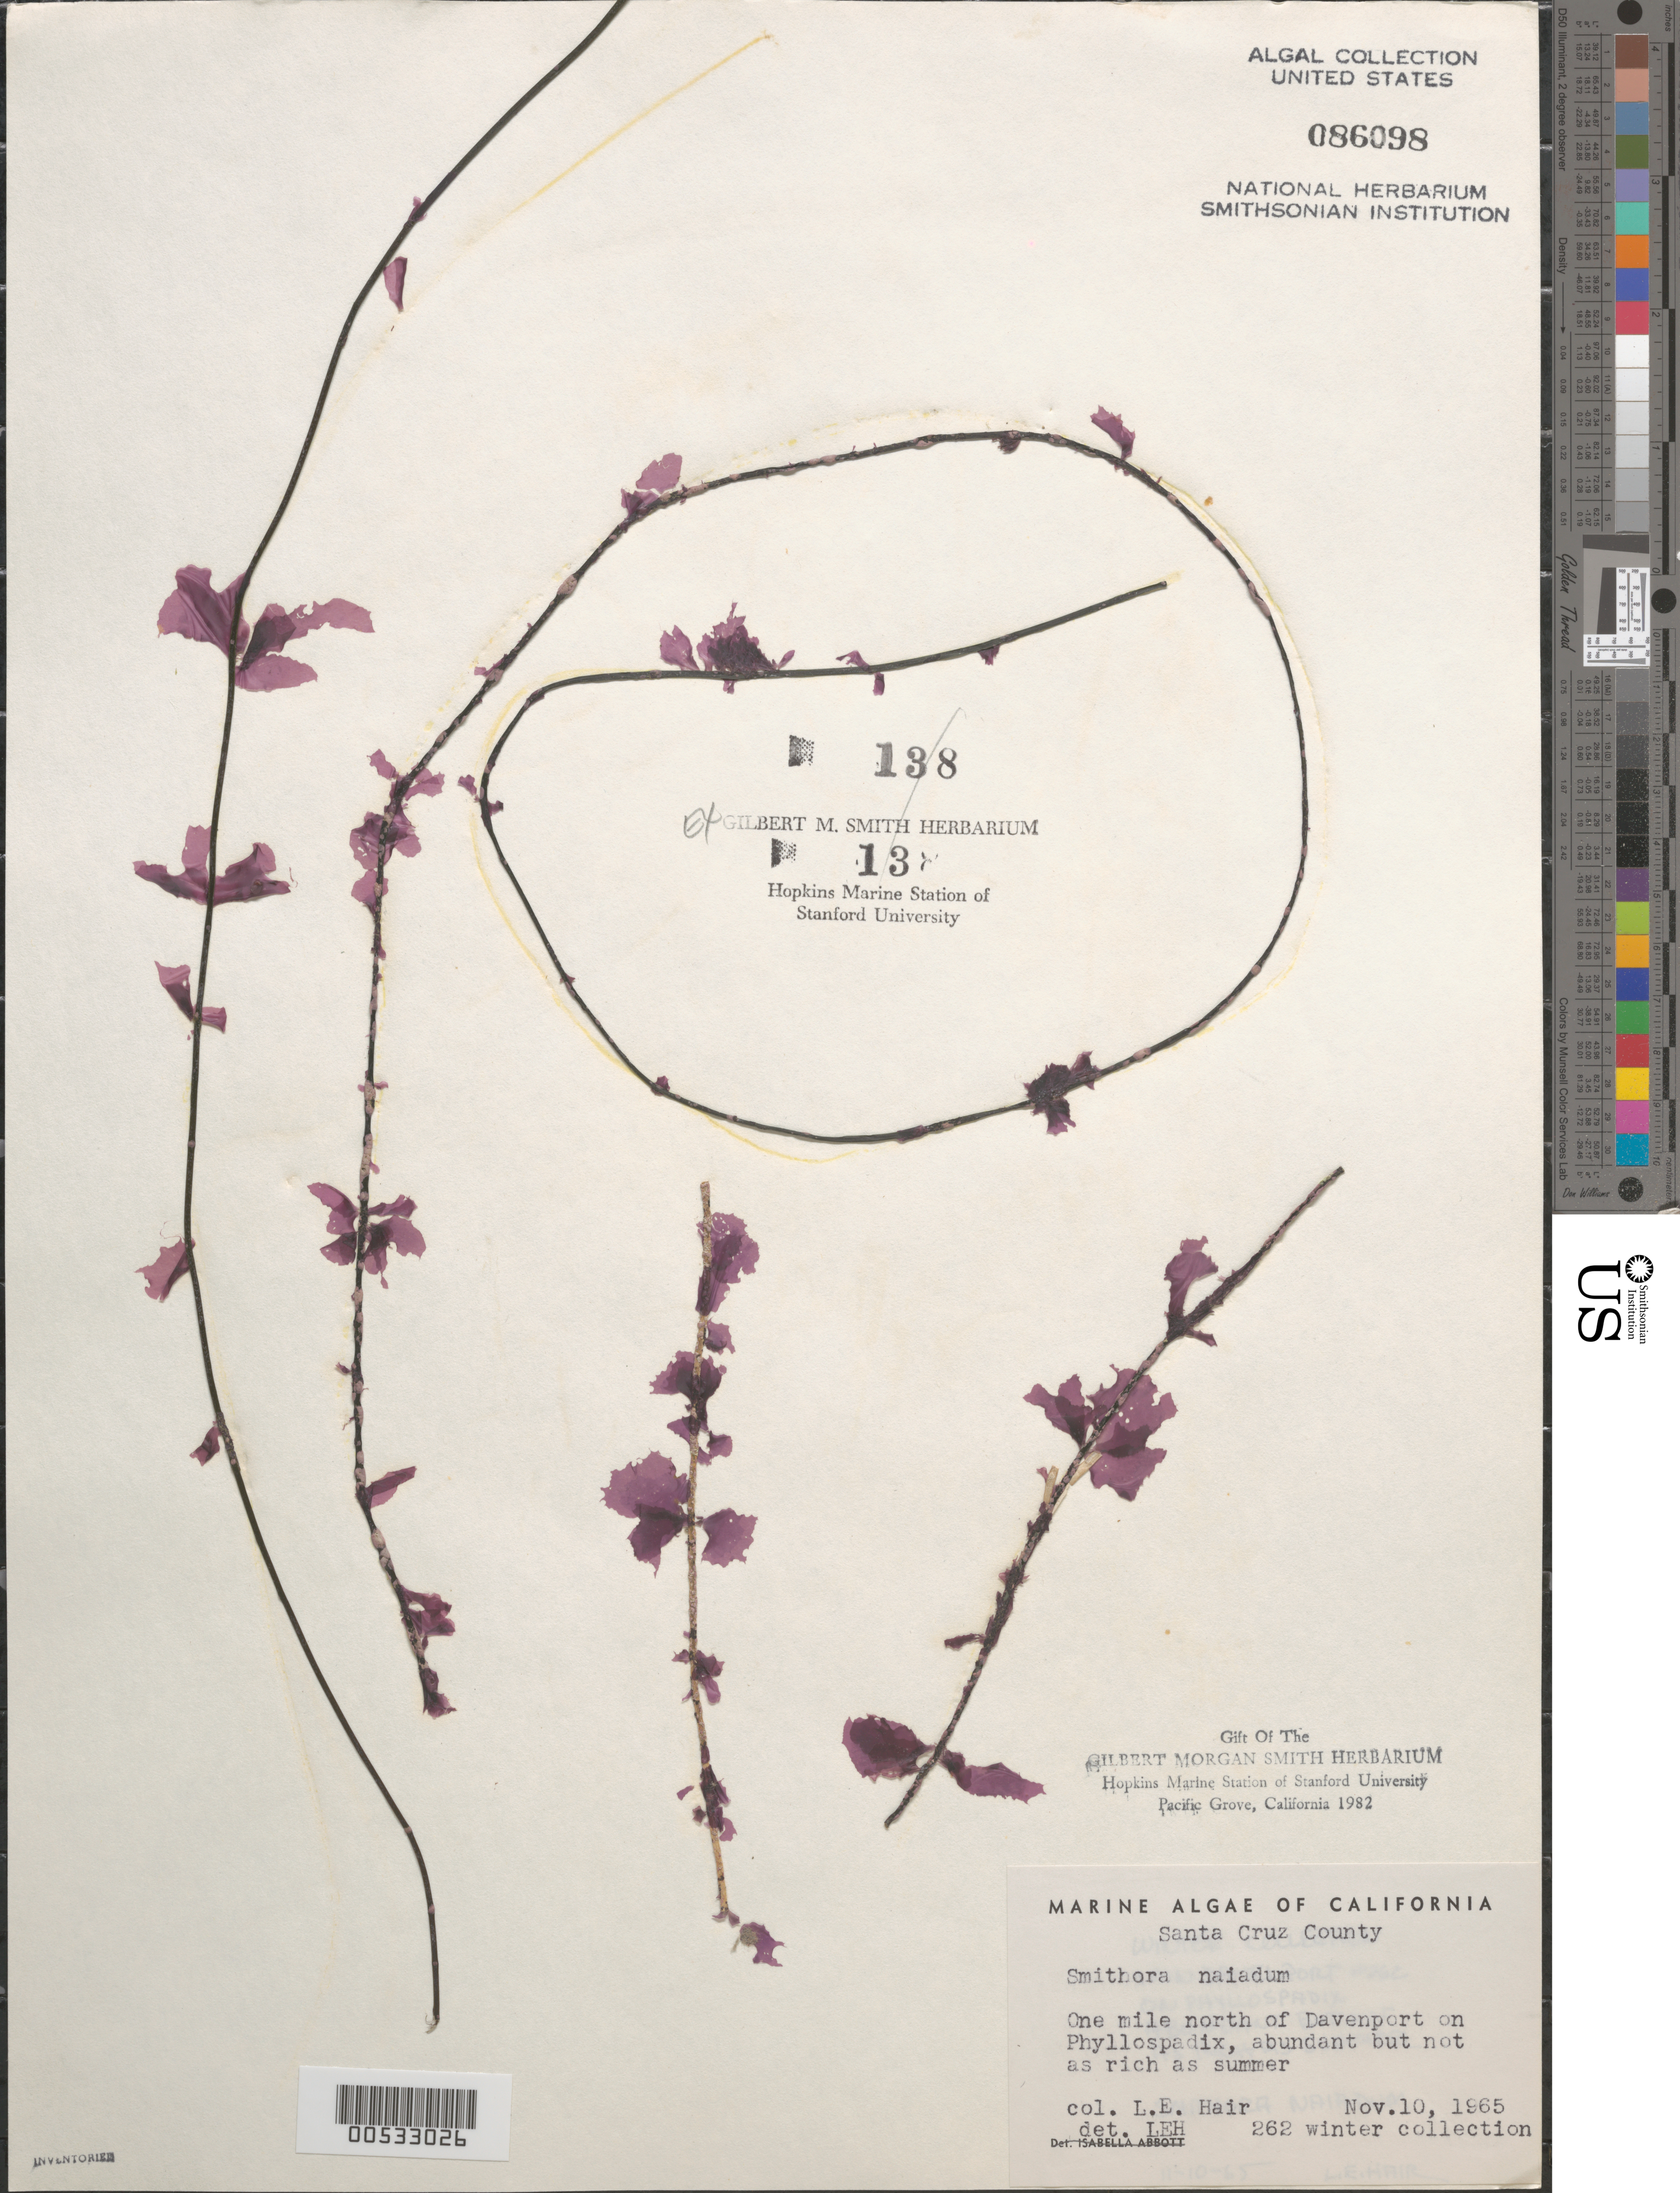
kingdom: Plantae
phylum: Rhodophyta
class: Compsopogonophyceae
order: Erythropeltidales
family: Erythrotrichiaceae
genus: Smithora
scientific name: Smithora naiadum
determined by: Hair, L. E.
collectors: L. Hair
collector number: Leh 262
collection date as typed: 10 Nov 1965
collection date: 1965-11-10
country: United States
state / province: California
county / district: Santa Cruz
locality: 1 mile north of Davenport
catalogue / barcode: US 86098